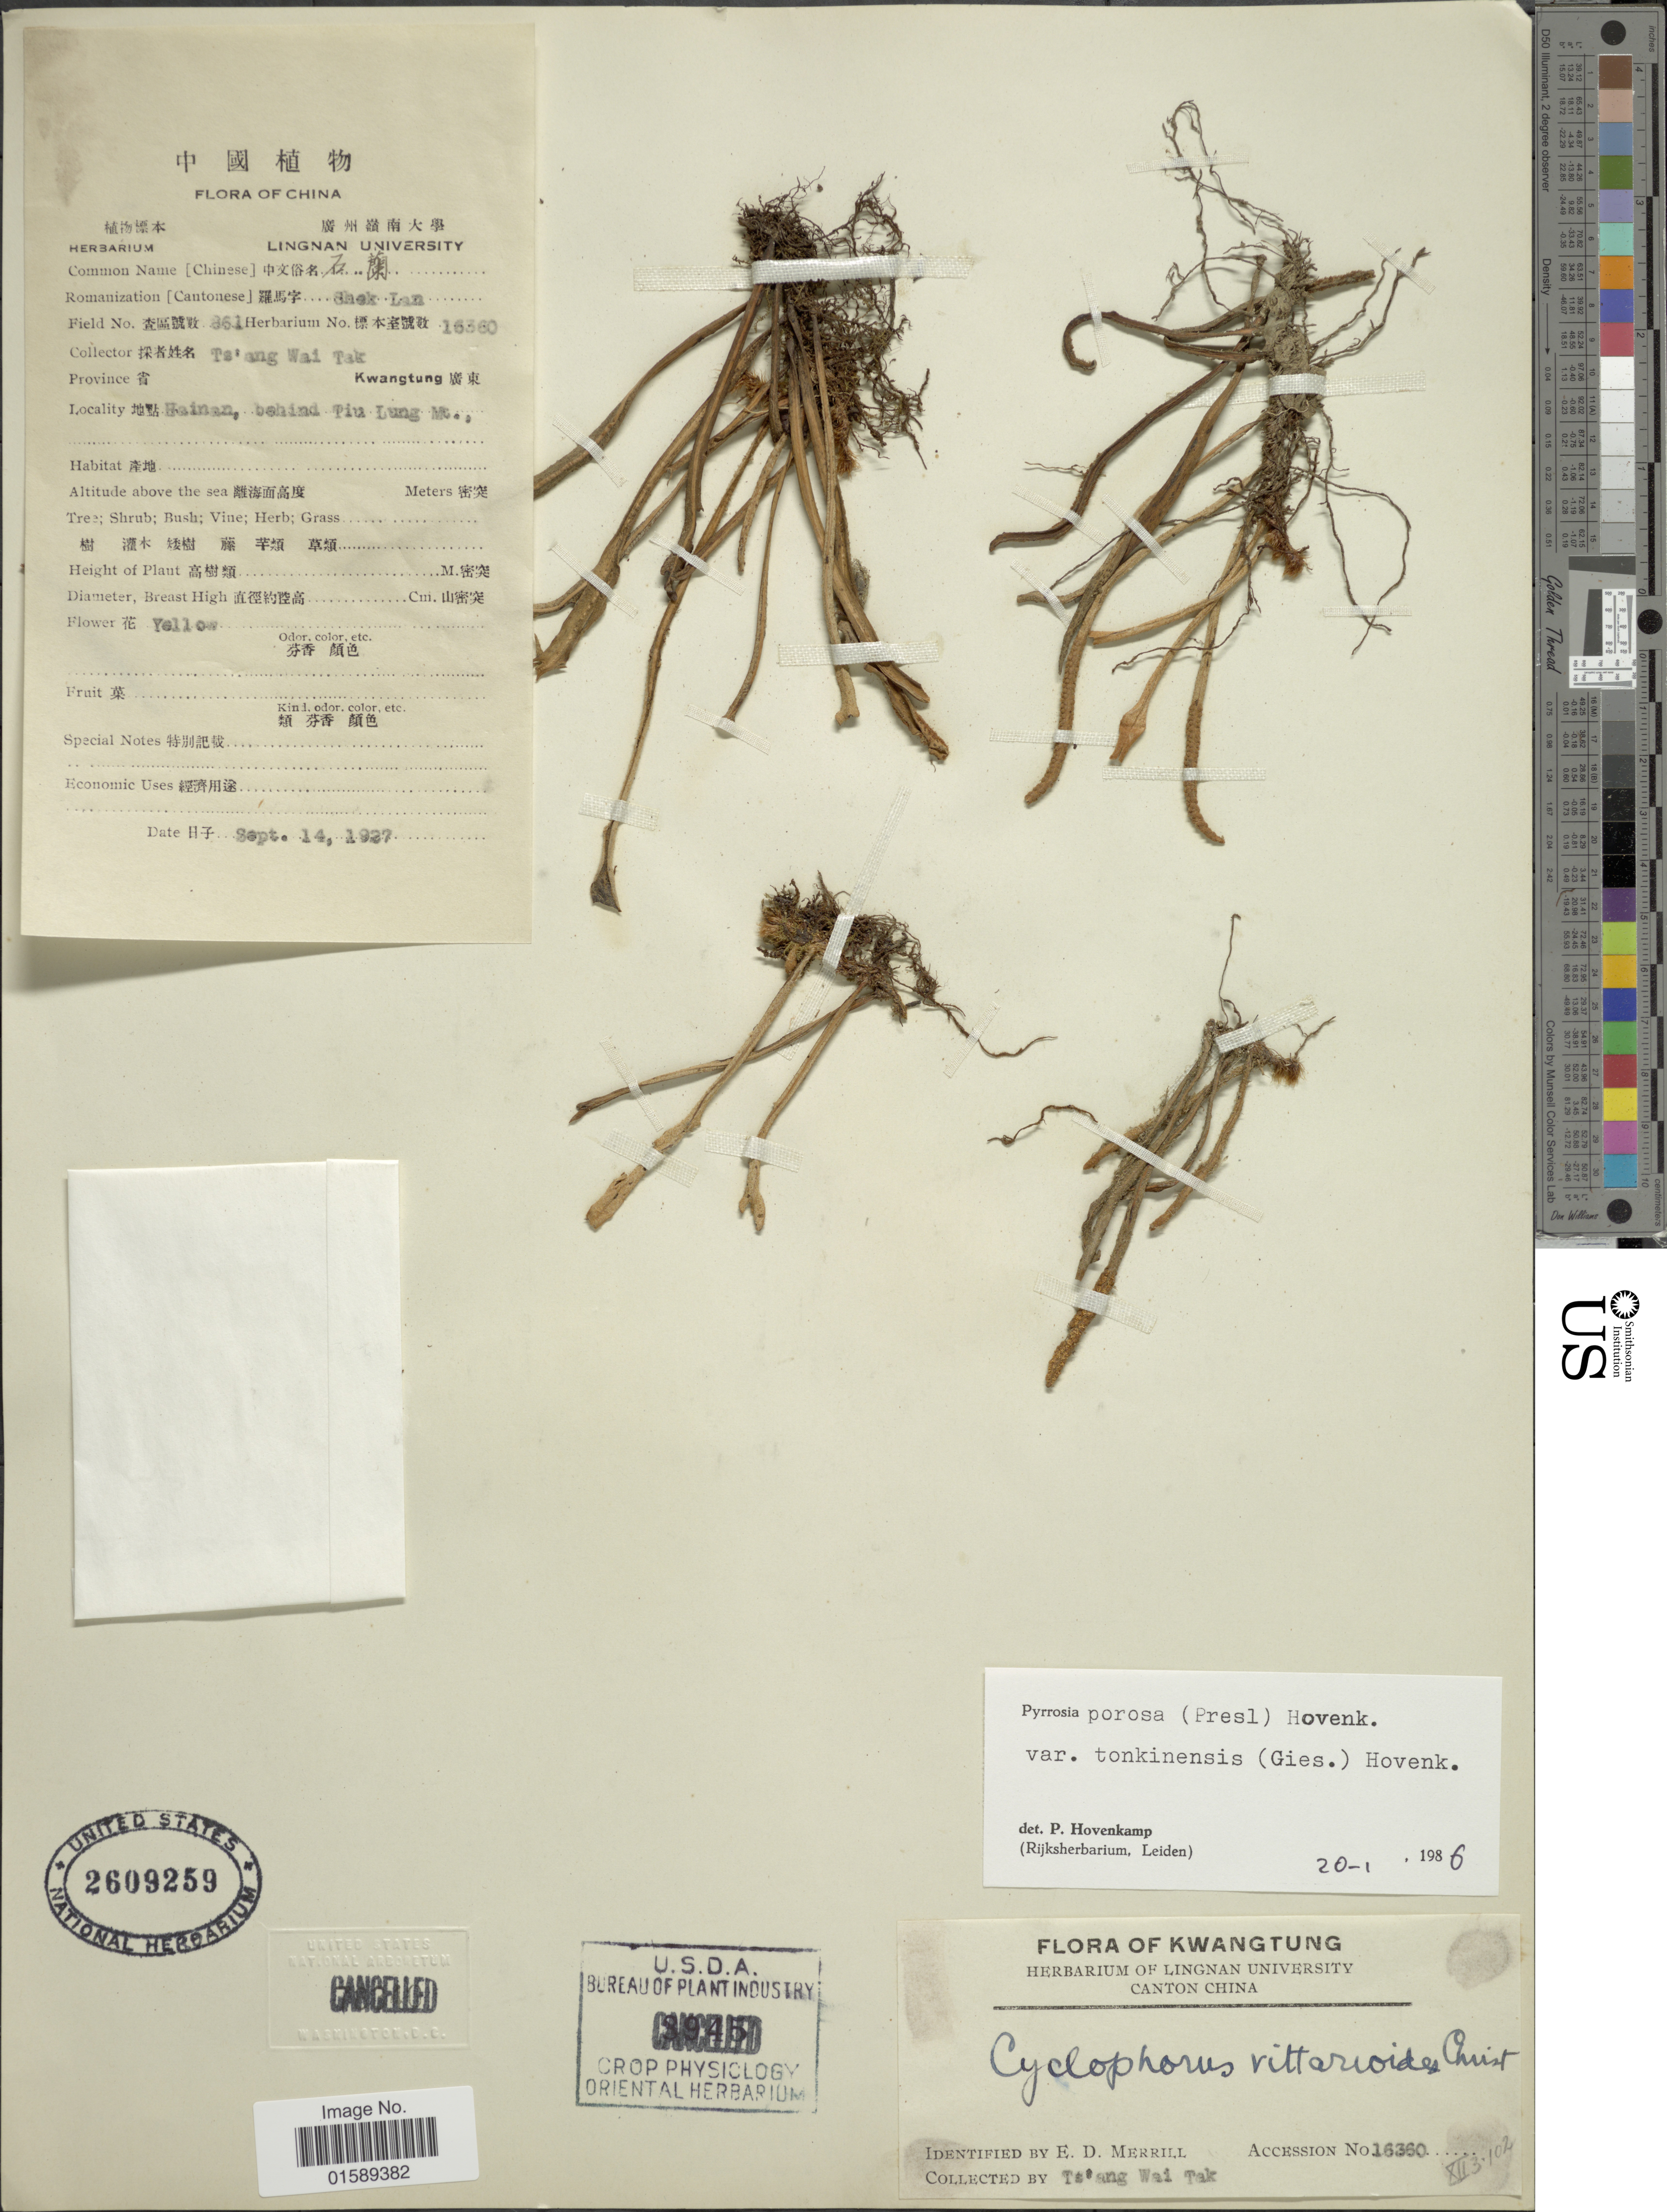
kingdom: Plantae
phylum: Tracheophyta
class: Polypodiopsida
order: Polypodiales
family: Polypodiaceae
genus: Pyrrosia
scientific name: Pyrrosia porosa var. tonkinensis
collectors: W. T. Tsang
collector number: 861/16360*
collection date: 1927-09-14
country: China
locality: China. SheKwangtung X. Hainan, behind Tiu Lung Mt. [interpreted]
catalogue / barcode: US 2609259